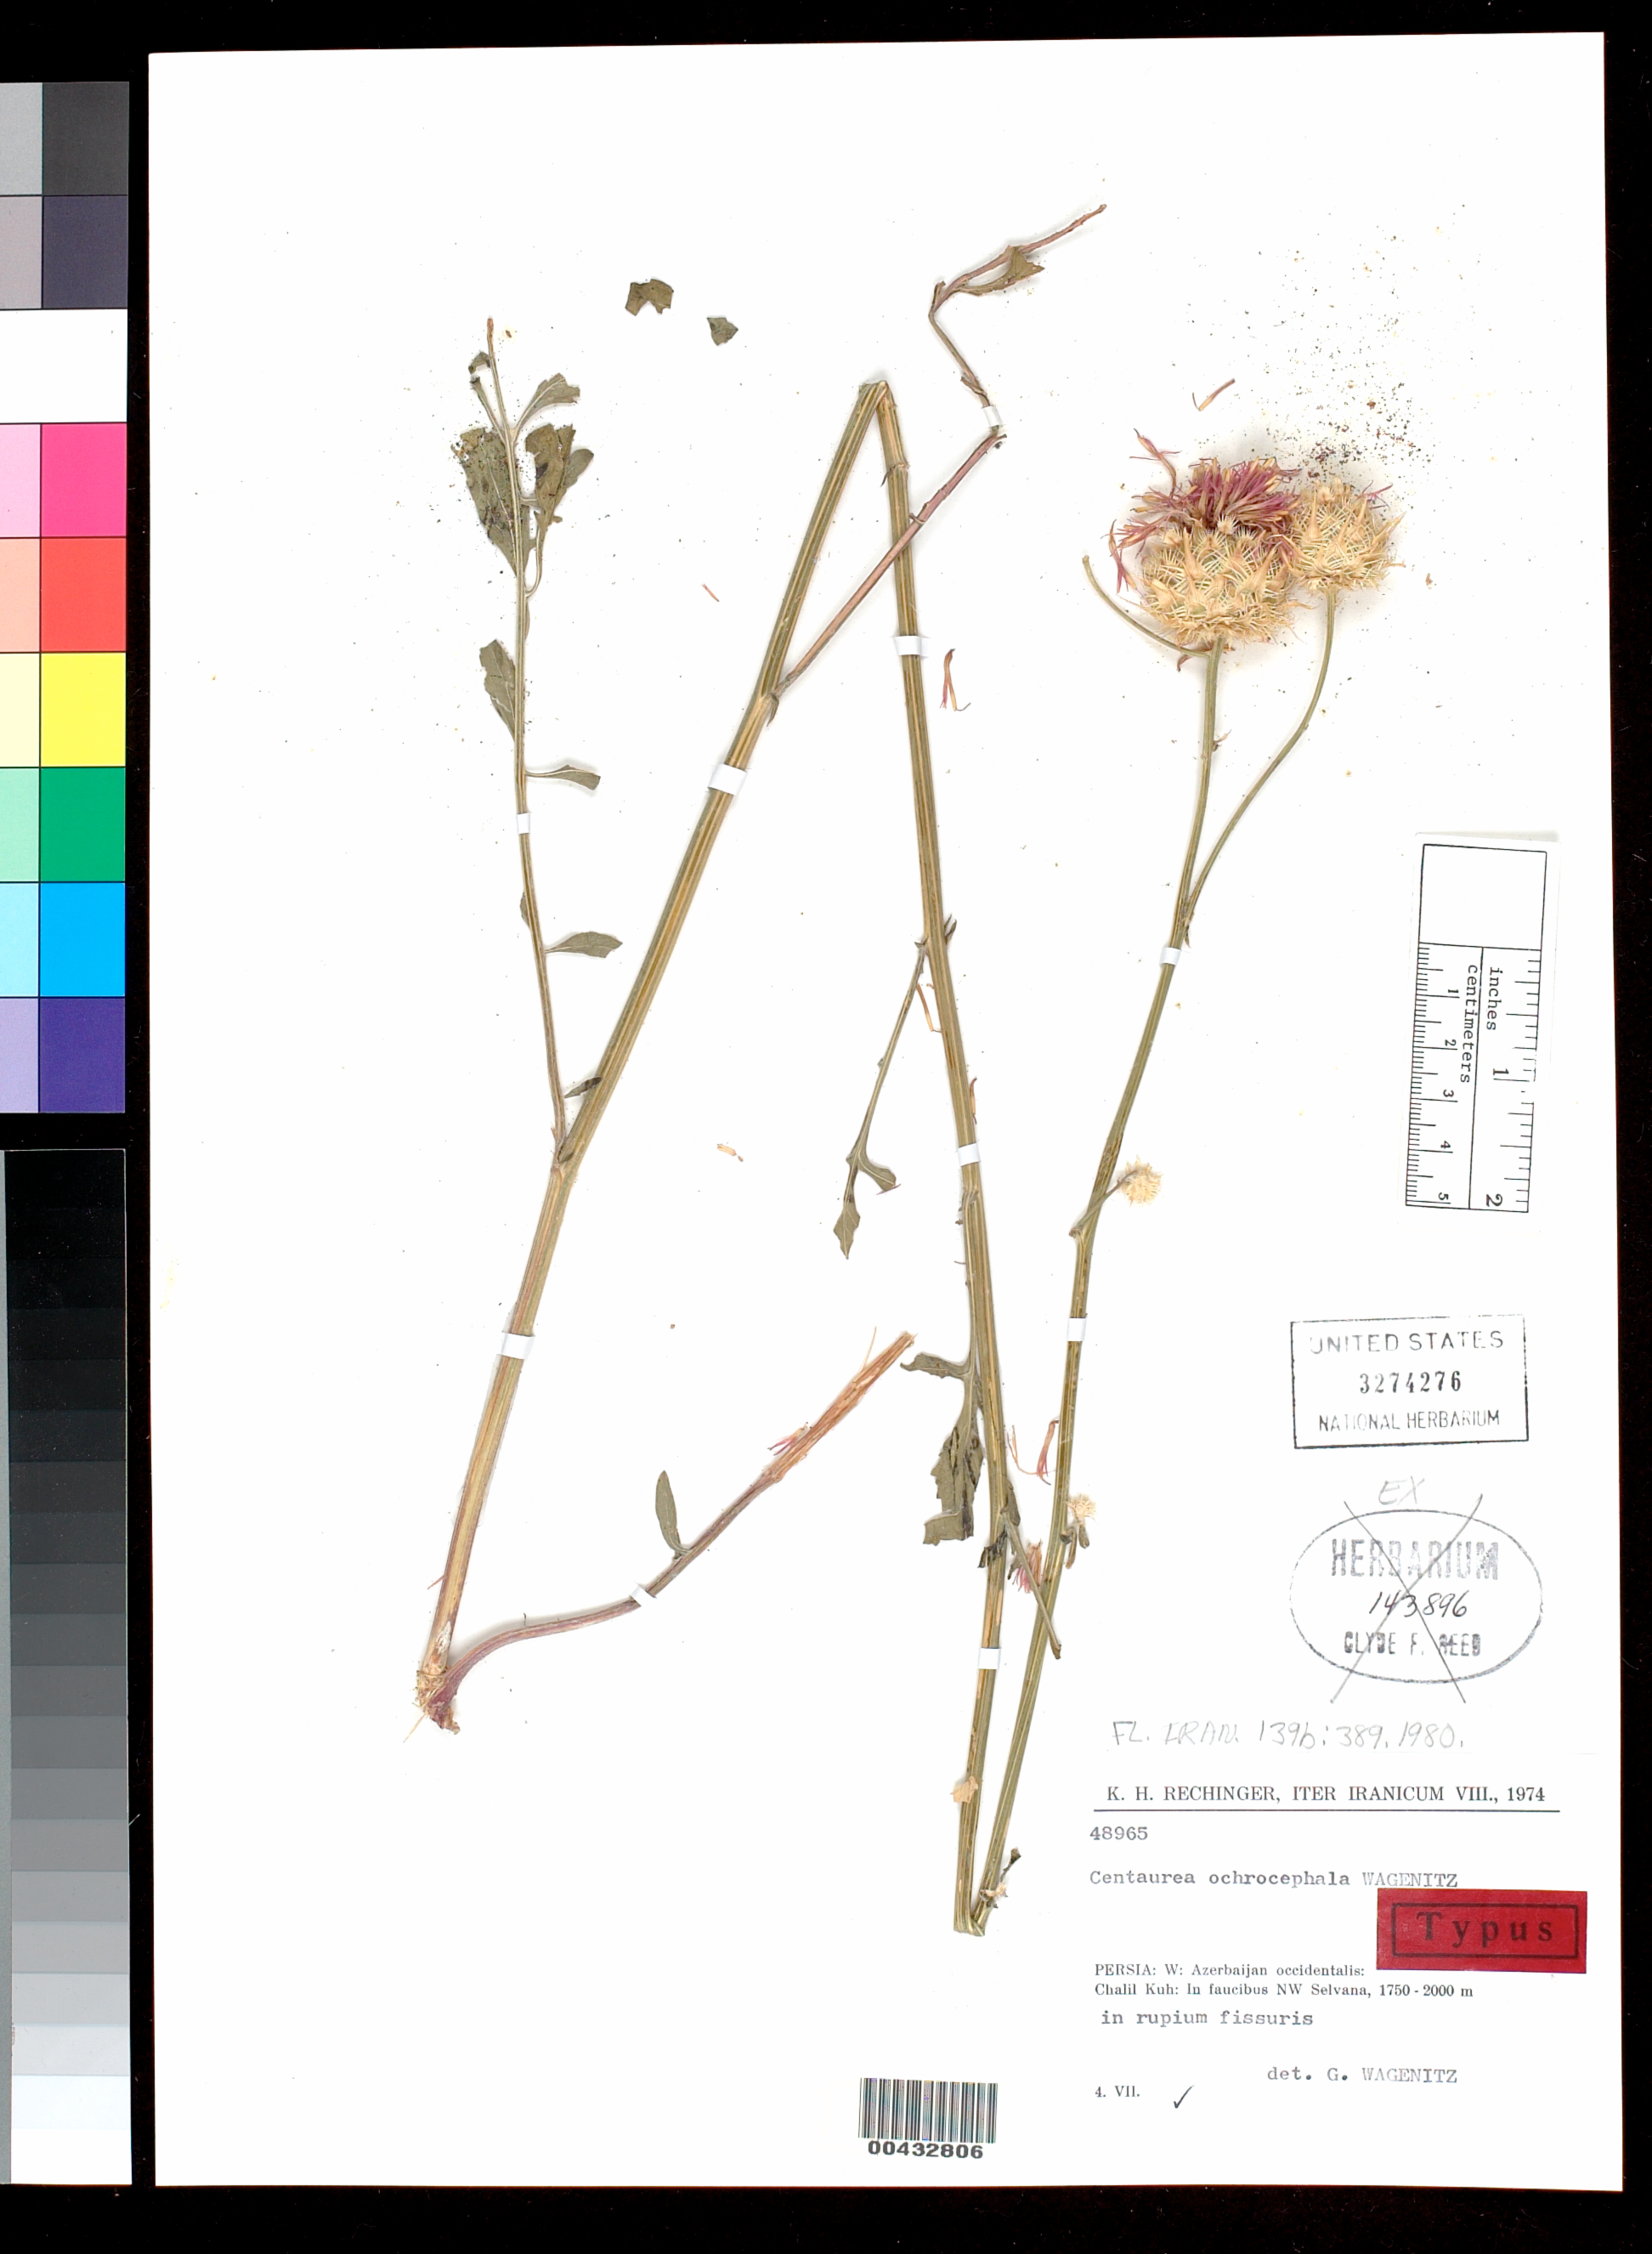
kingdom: Plantae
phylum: Tracheophyta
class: Magnoliopsida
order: Asterales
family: Asteraceae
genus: Centaurea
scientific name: Centaurea ochrocephala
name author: Wagenitz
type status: Isotype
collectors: K. H. Rechinger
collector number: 48965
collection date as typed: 04 Jul 1974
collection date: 1974-07-04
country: Iran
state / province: East Azerbaijan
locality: Chalil Kuh, in faucibus NW Selvana. [Chalil Kuh, in pass of NW Selvana.]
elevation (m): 1750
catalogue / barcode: US 3274276